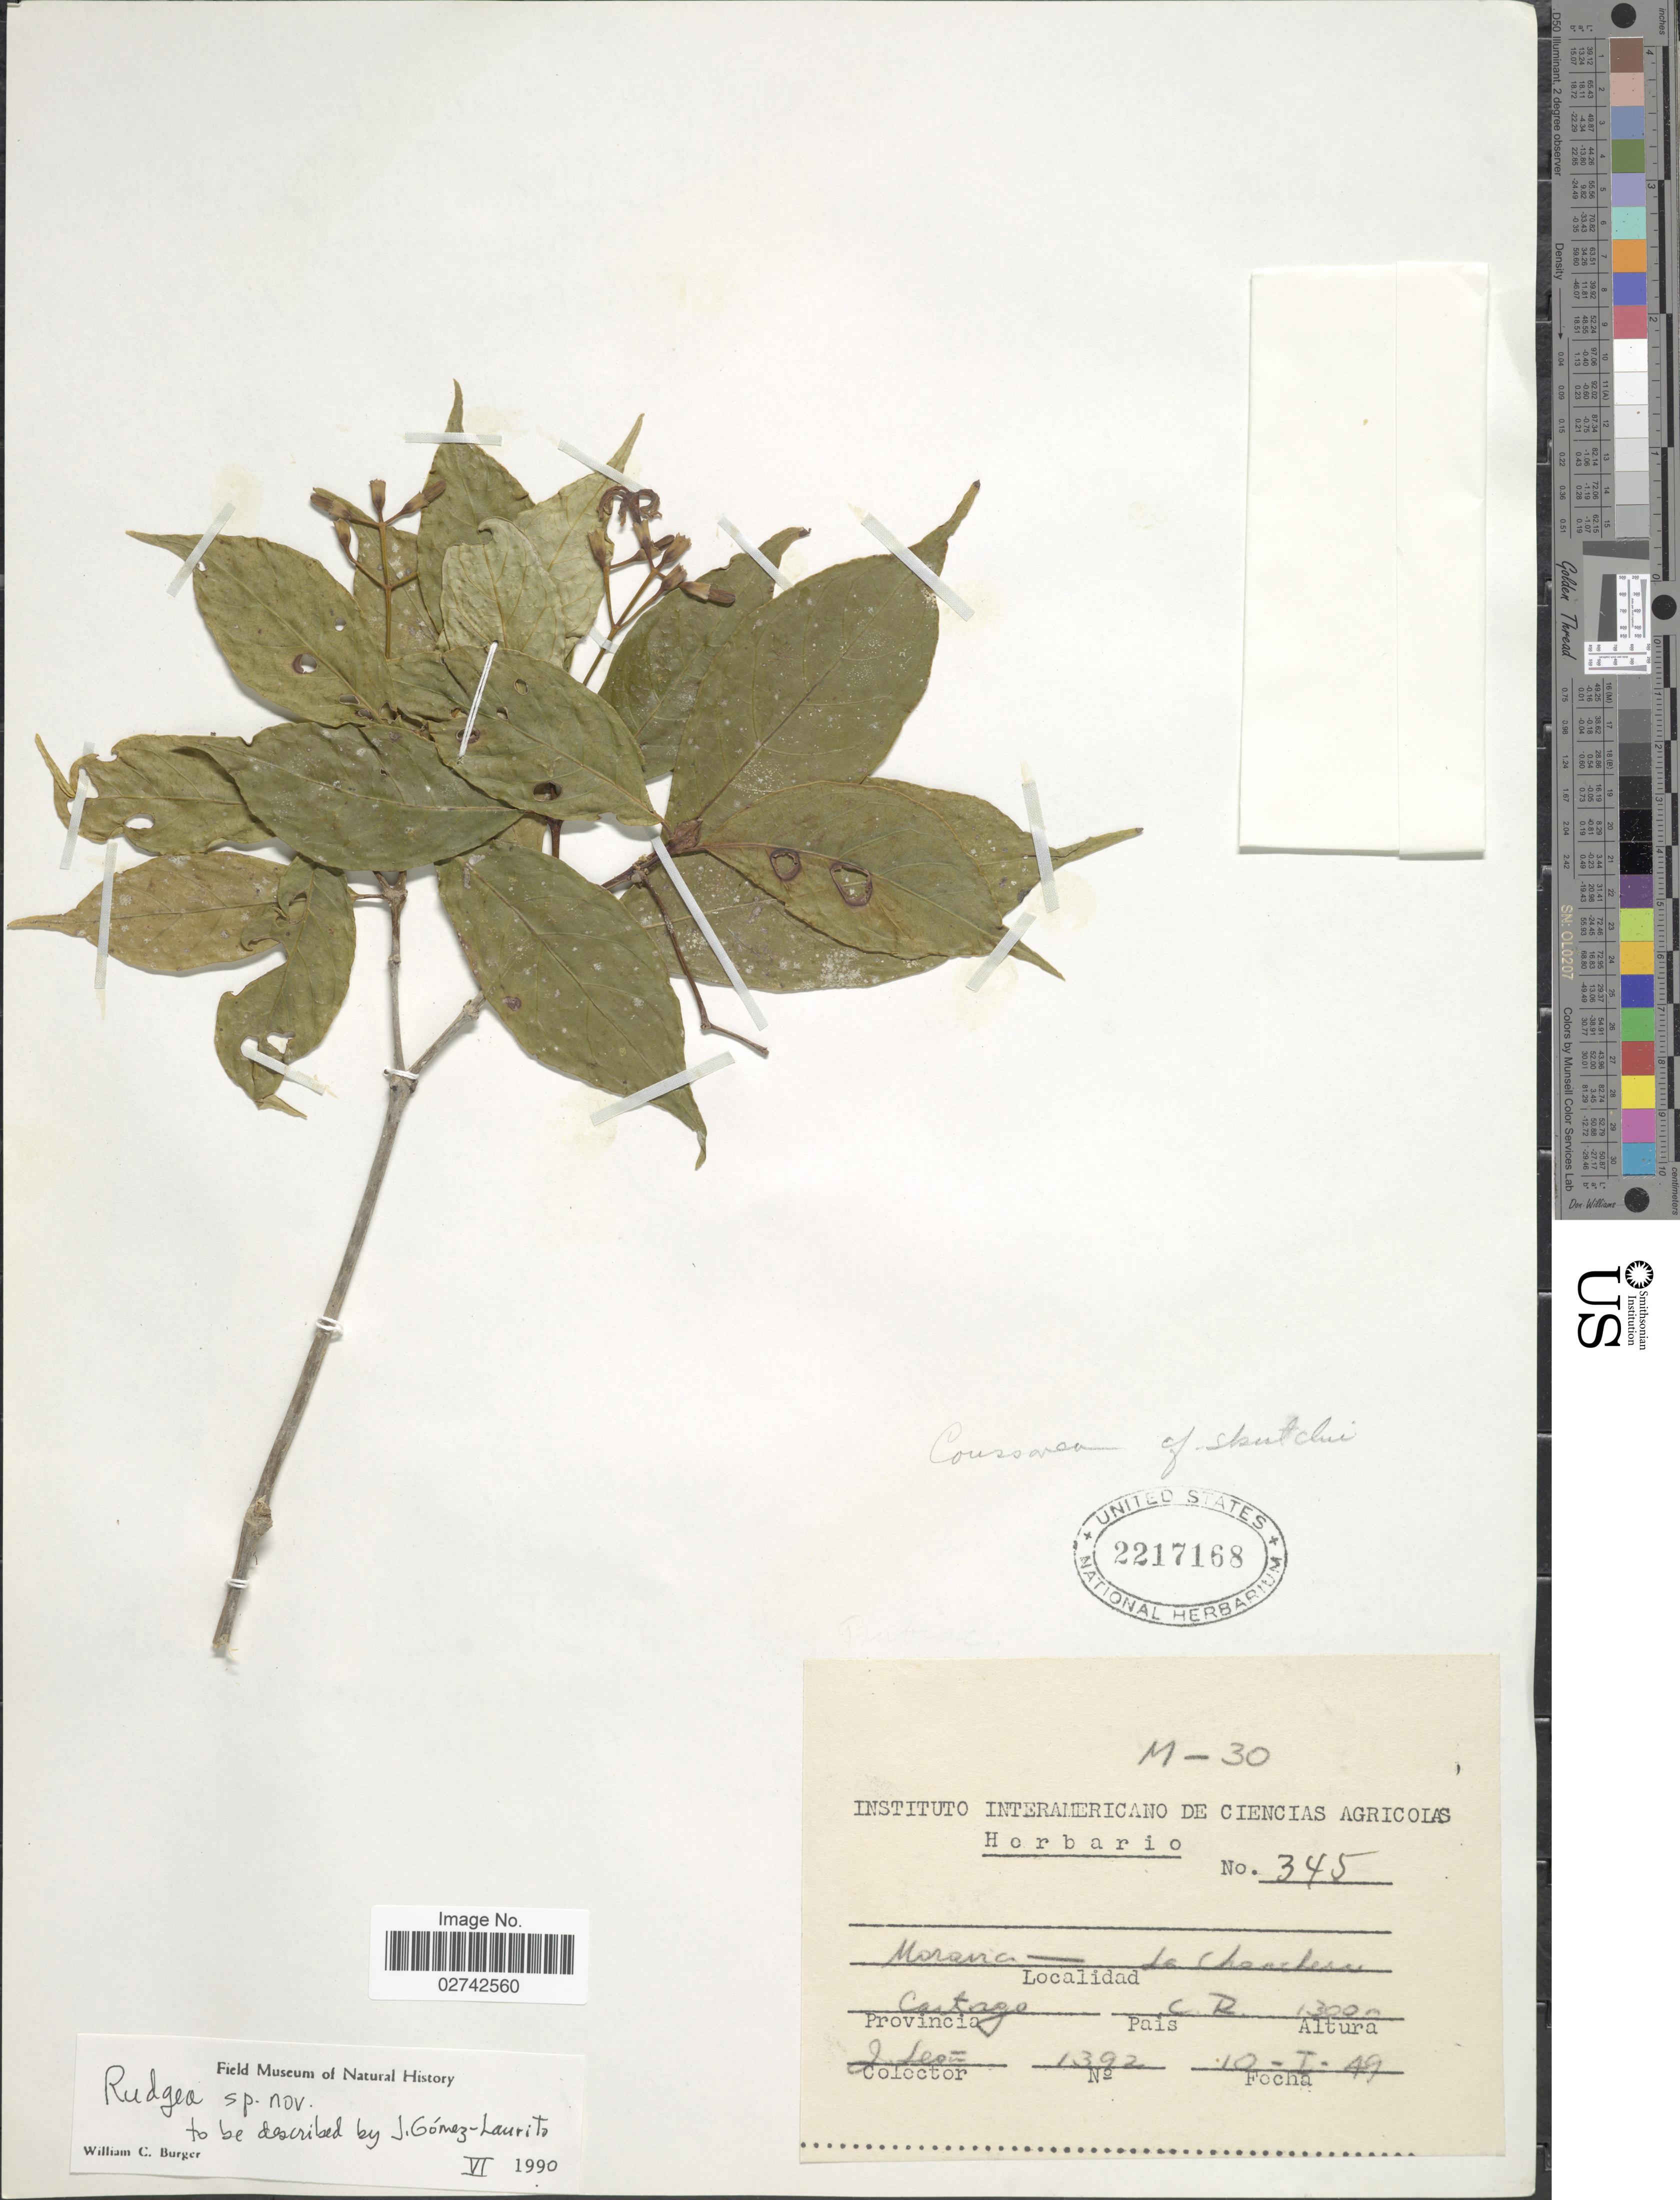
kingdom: Plantae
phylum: Tracheophyta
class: Magnoliopsida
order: Gentianales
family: Rubiaceae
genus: Rudgea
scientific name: Rudgea sp.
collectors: J. León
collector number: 345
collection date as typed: Transcribed d/m/y: 10/1/49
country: Costa Rica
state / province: Cartago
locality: Moravia - La Chanchera,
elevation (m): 1300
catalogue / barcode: US 2217168